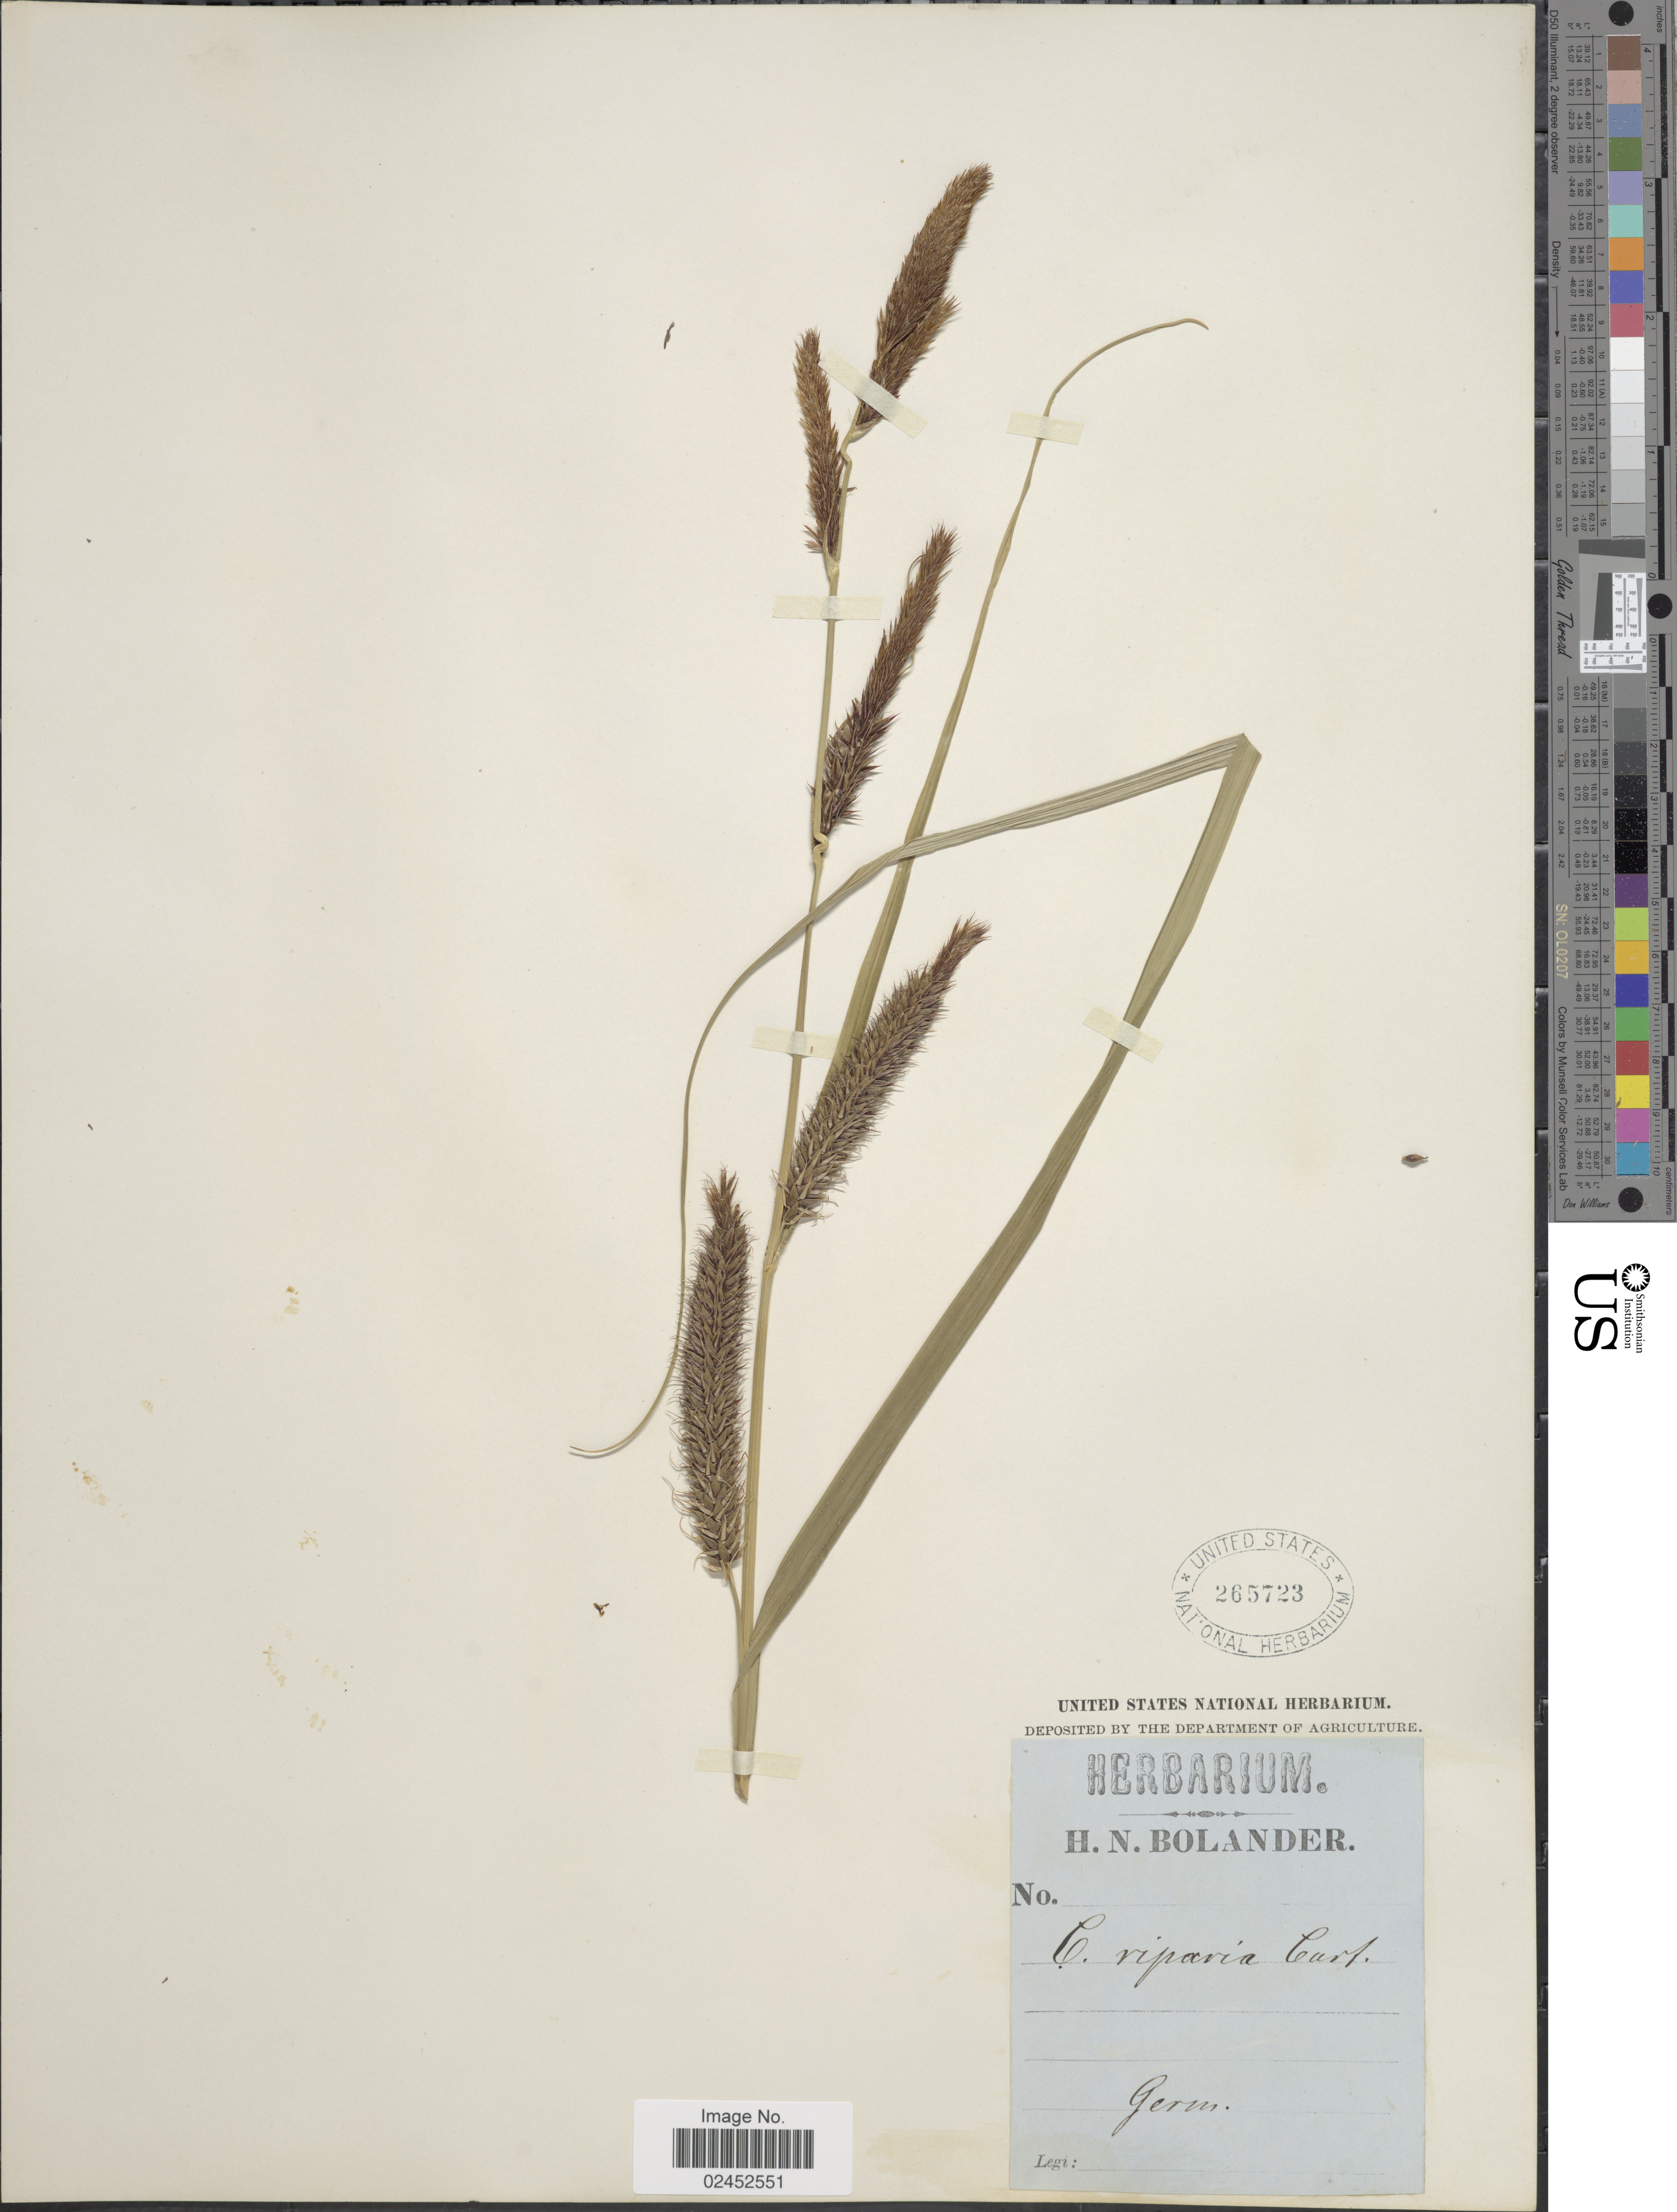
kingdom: Plantae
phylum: Tracheophyta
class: Liliopsida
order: Poales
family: Cyperaceae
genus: Carex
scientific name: Carex riparia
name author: Curtis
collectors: H. N. Bolander (herbarium)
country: Germany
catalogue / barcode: US 265723